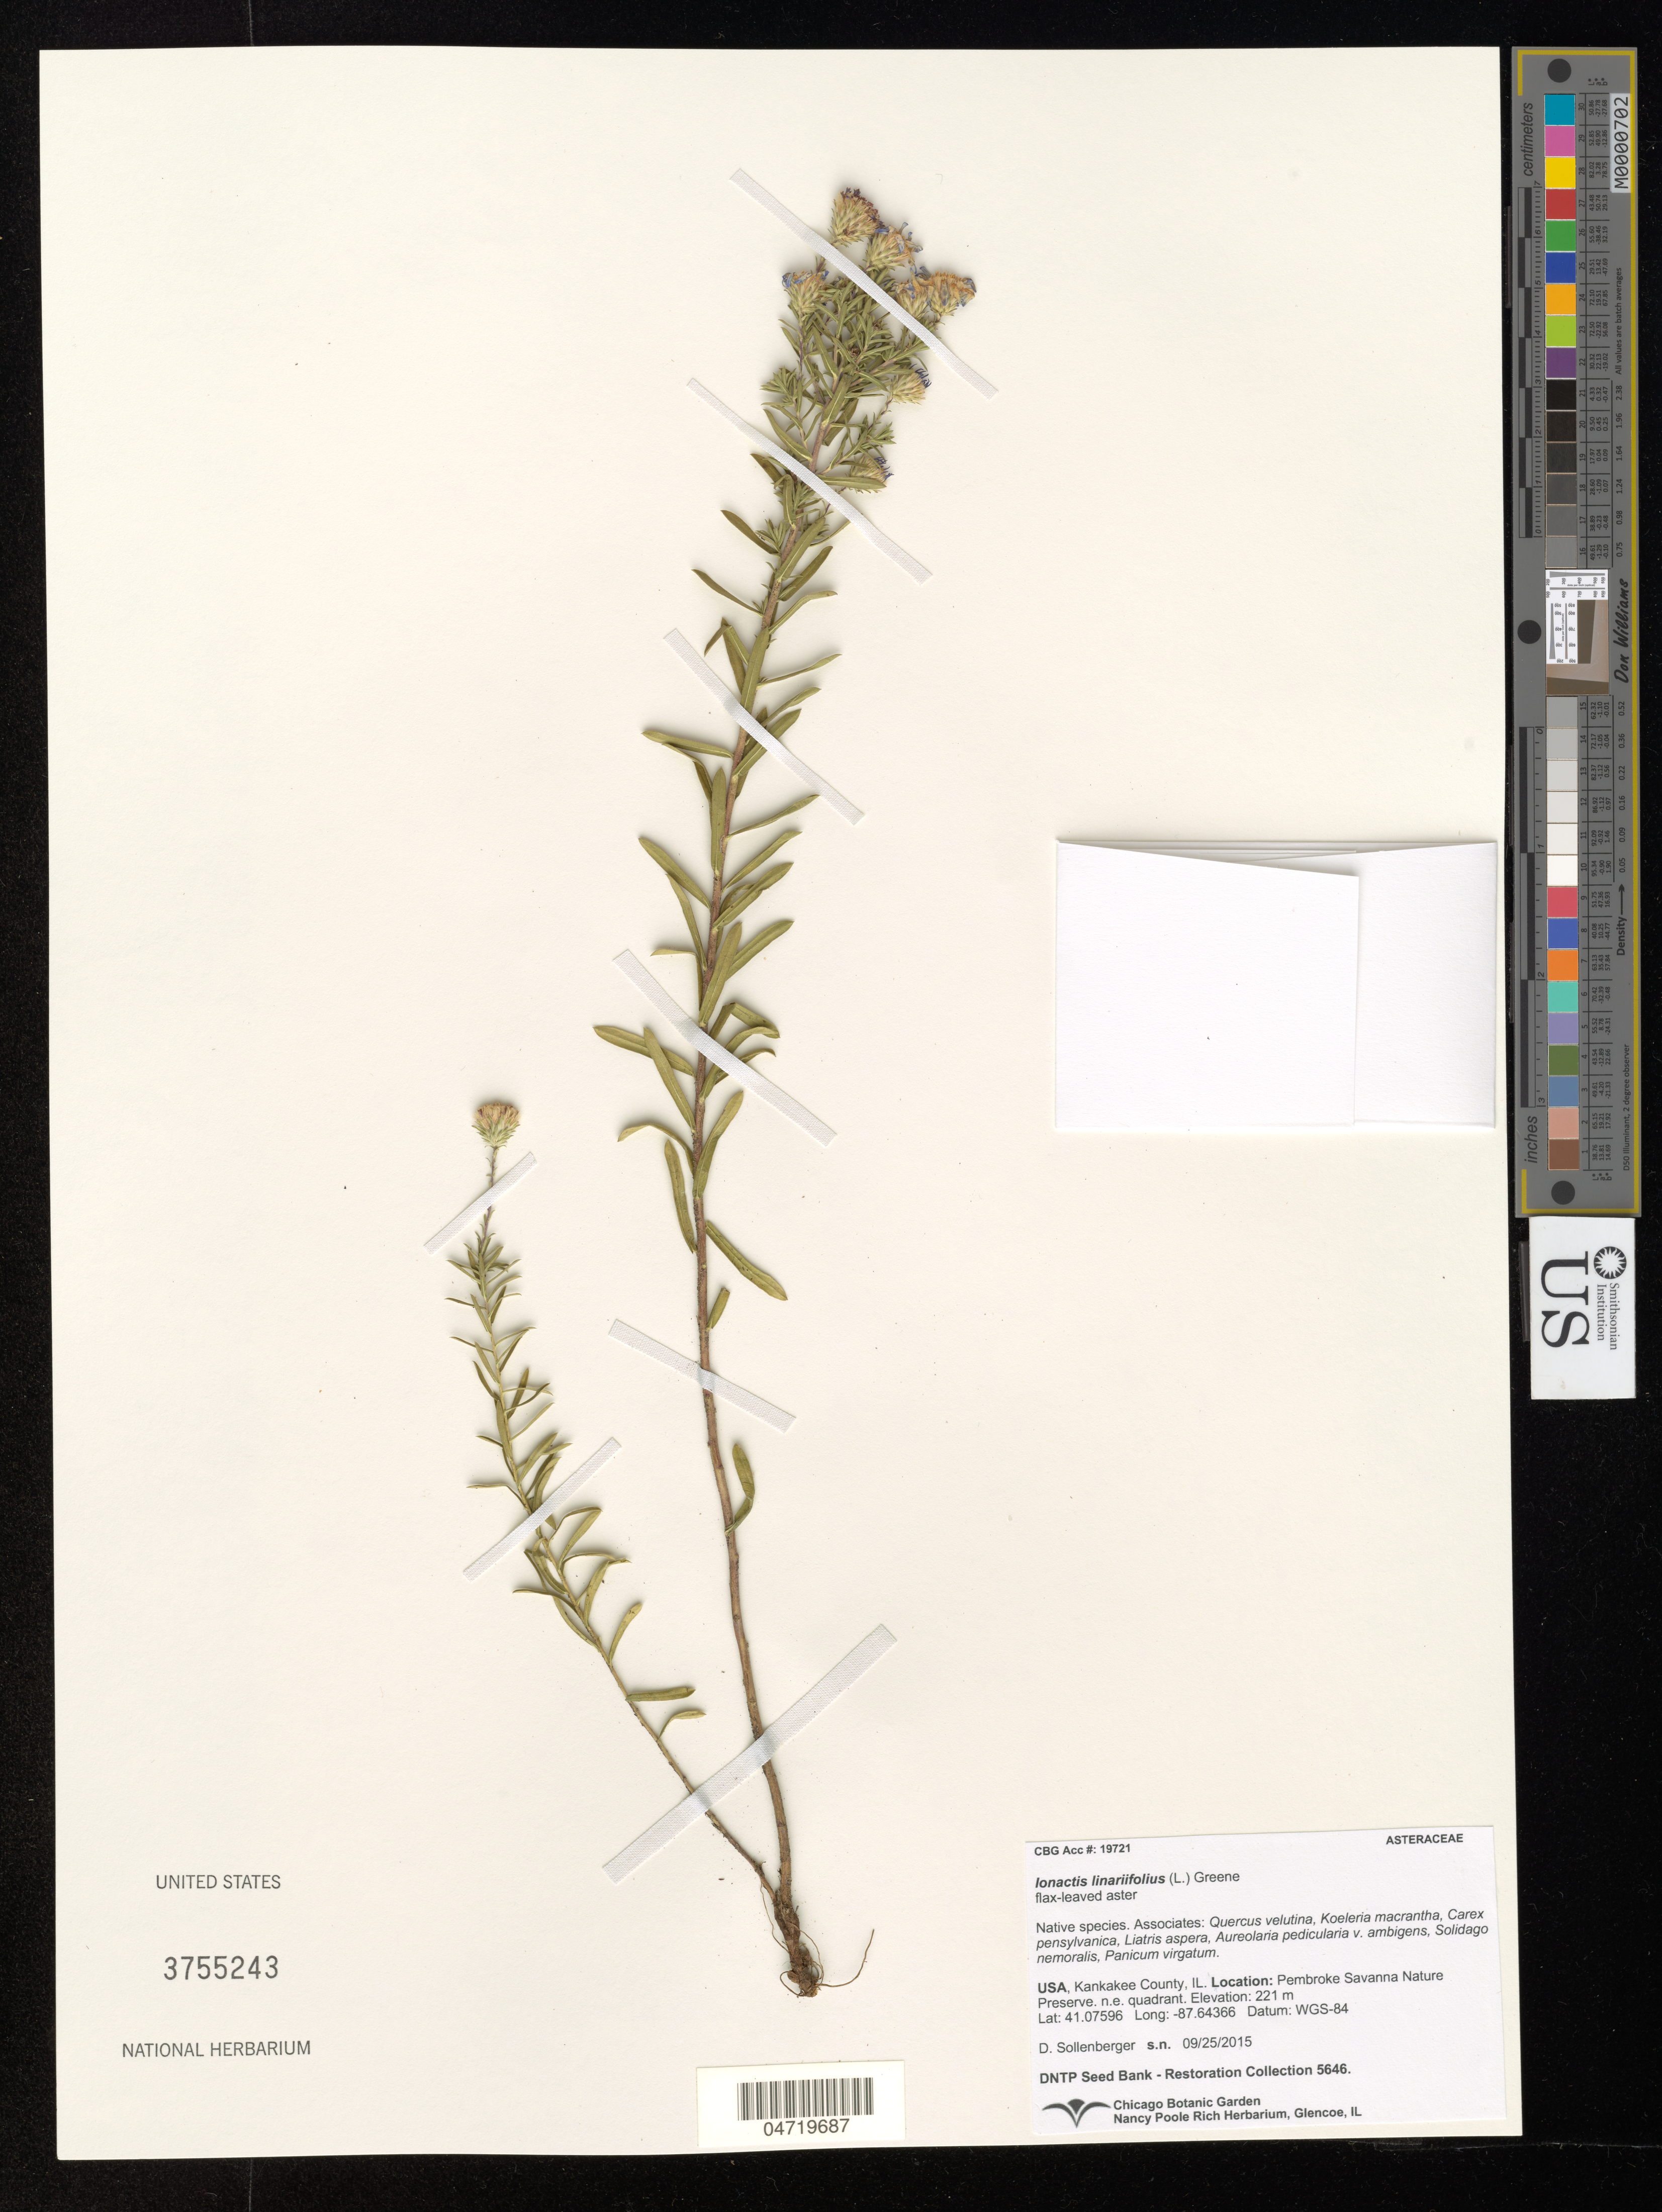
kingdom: Plantae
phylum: Tracheophyta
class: Magnoliopsida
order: Asterales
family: Asteraceae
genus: Ionactis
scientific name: Ionactis linearifolius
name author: (L.) Greene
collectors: D. Sollenberger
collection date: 2015-09-25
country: United States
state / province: Illinois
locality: Kankakee County, IL. Pembroke Savanna Nature Preserve. n.e. quadrant.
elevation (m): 221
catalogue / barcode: US 3755243